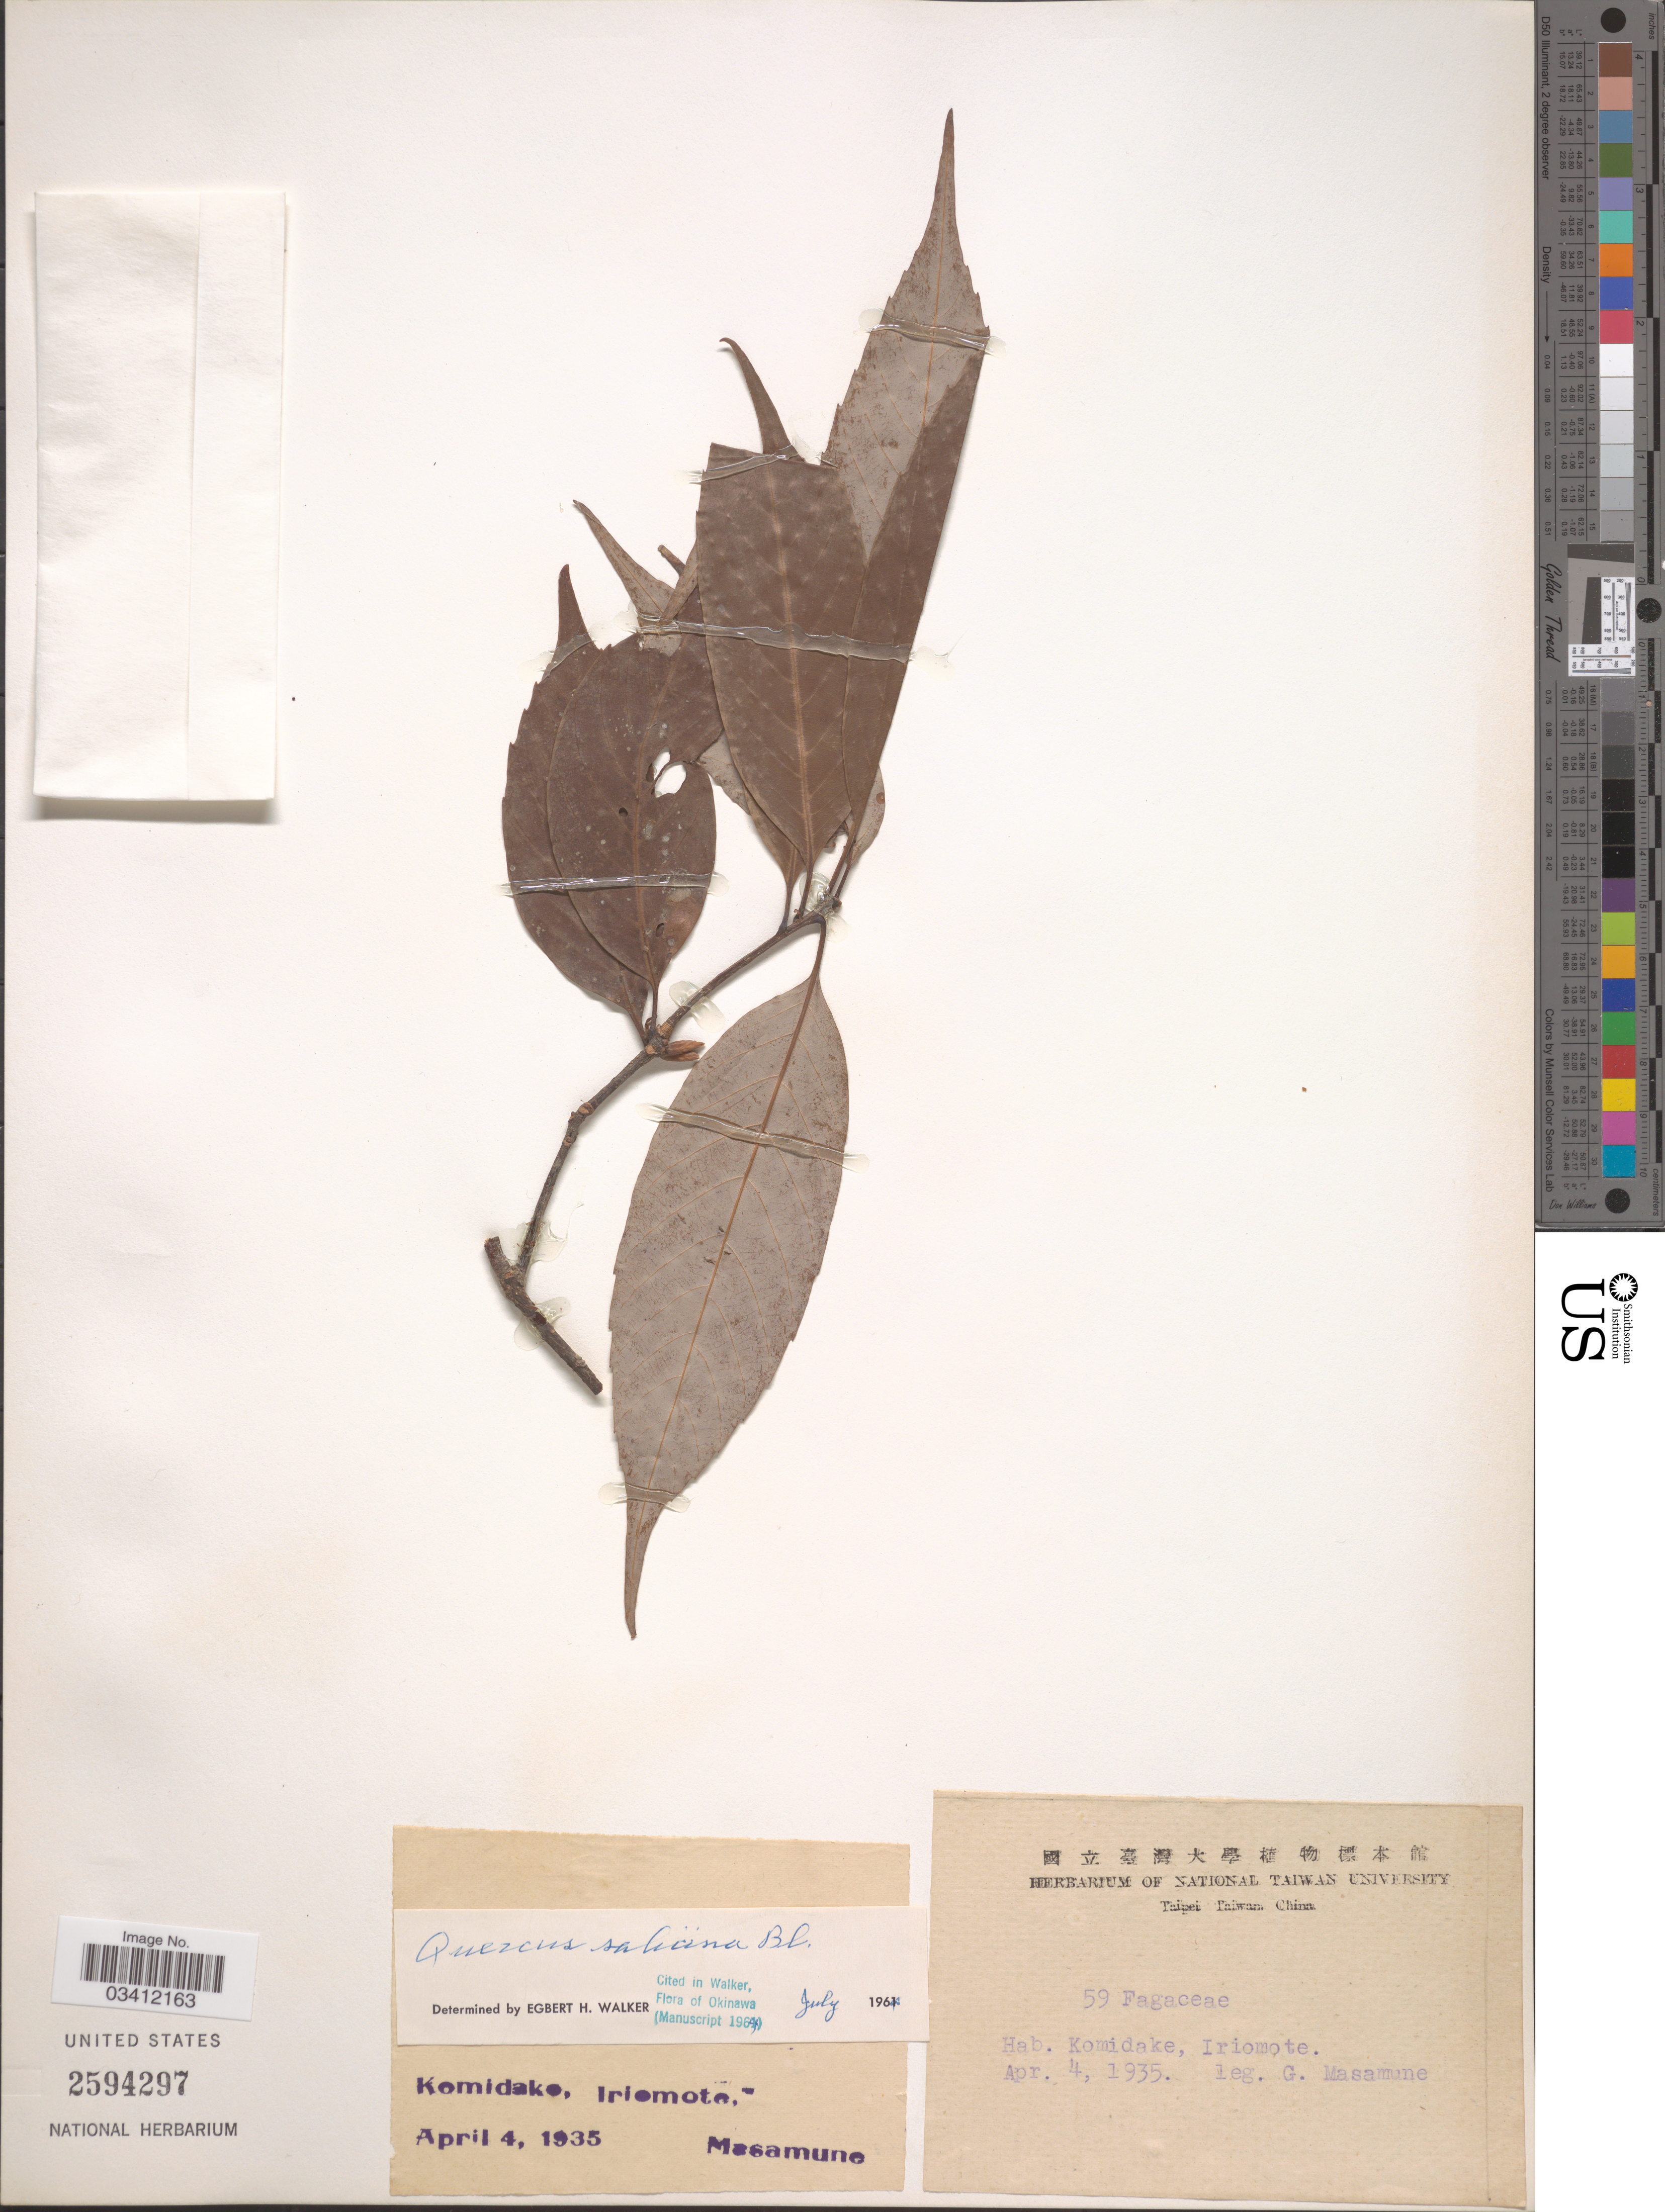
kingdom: Plantae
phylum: Tracheophyta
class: Magnoliopsida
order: Fagales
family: Fagaceae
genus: Quercus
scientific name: Quercus salicina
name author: Blume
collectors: G. Masamune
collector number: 59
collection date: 1935-04-04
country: Taiwan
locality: Komidake, Iriomote.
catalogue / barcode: US 2594297